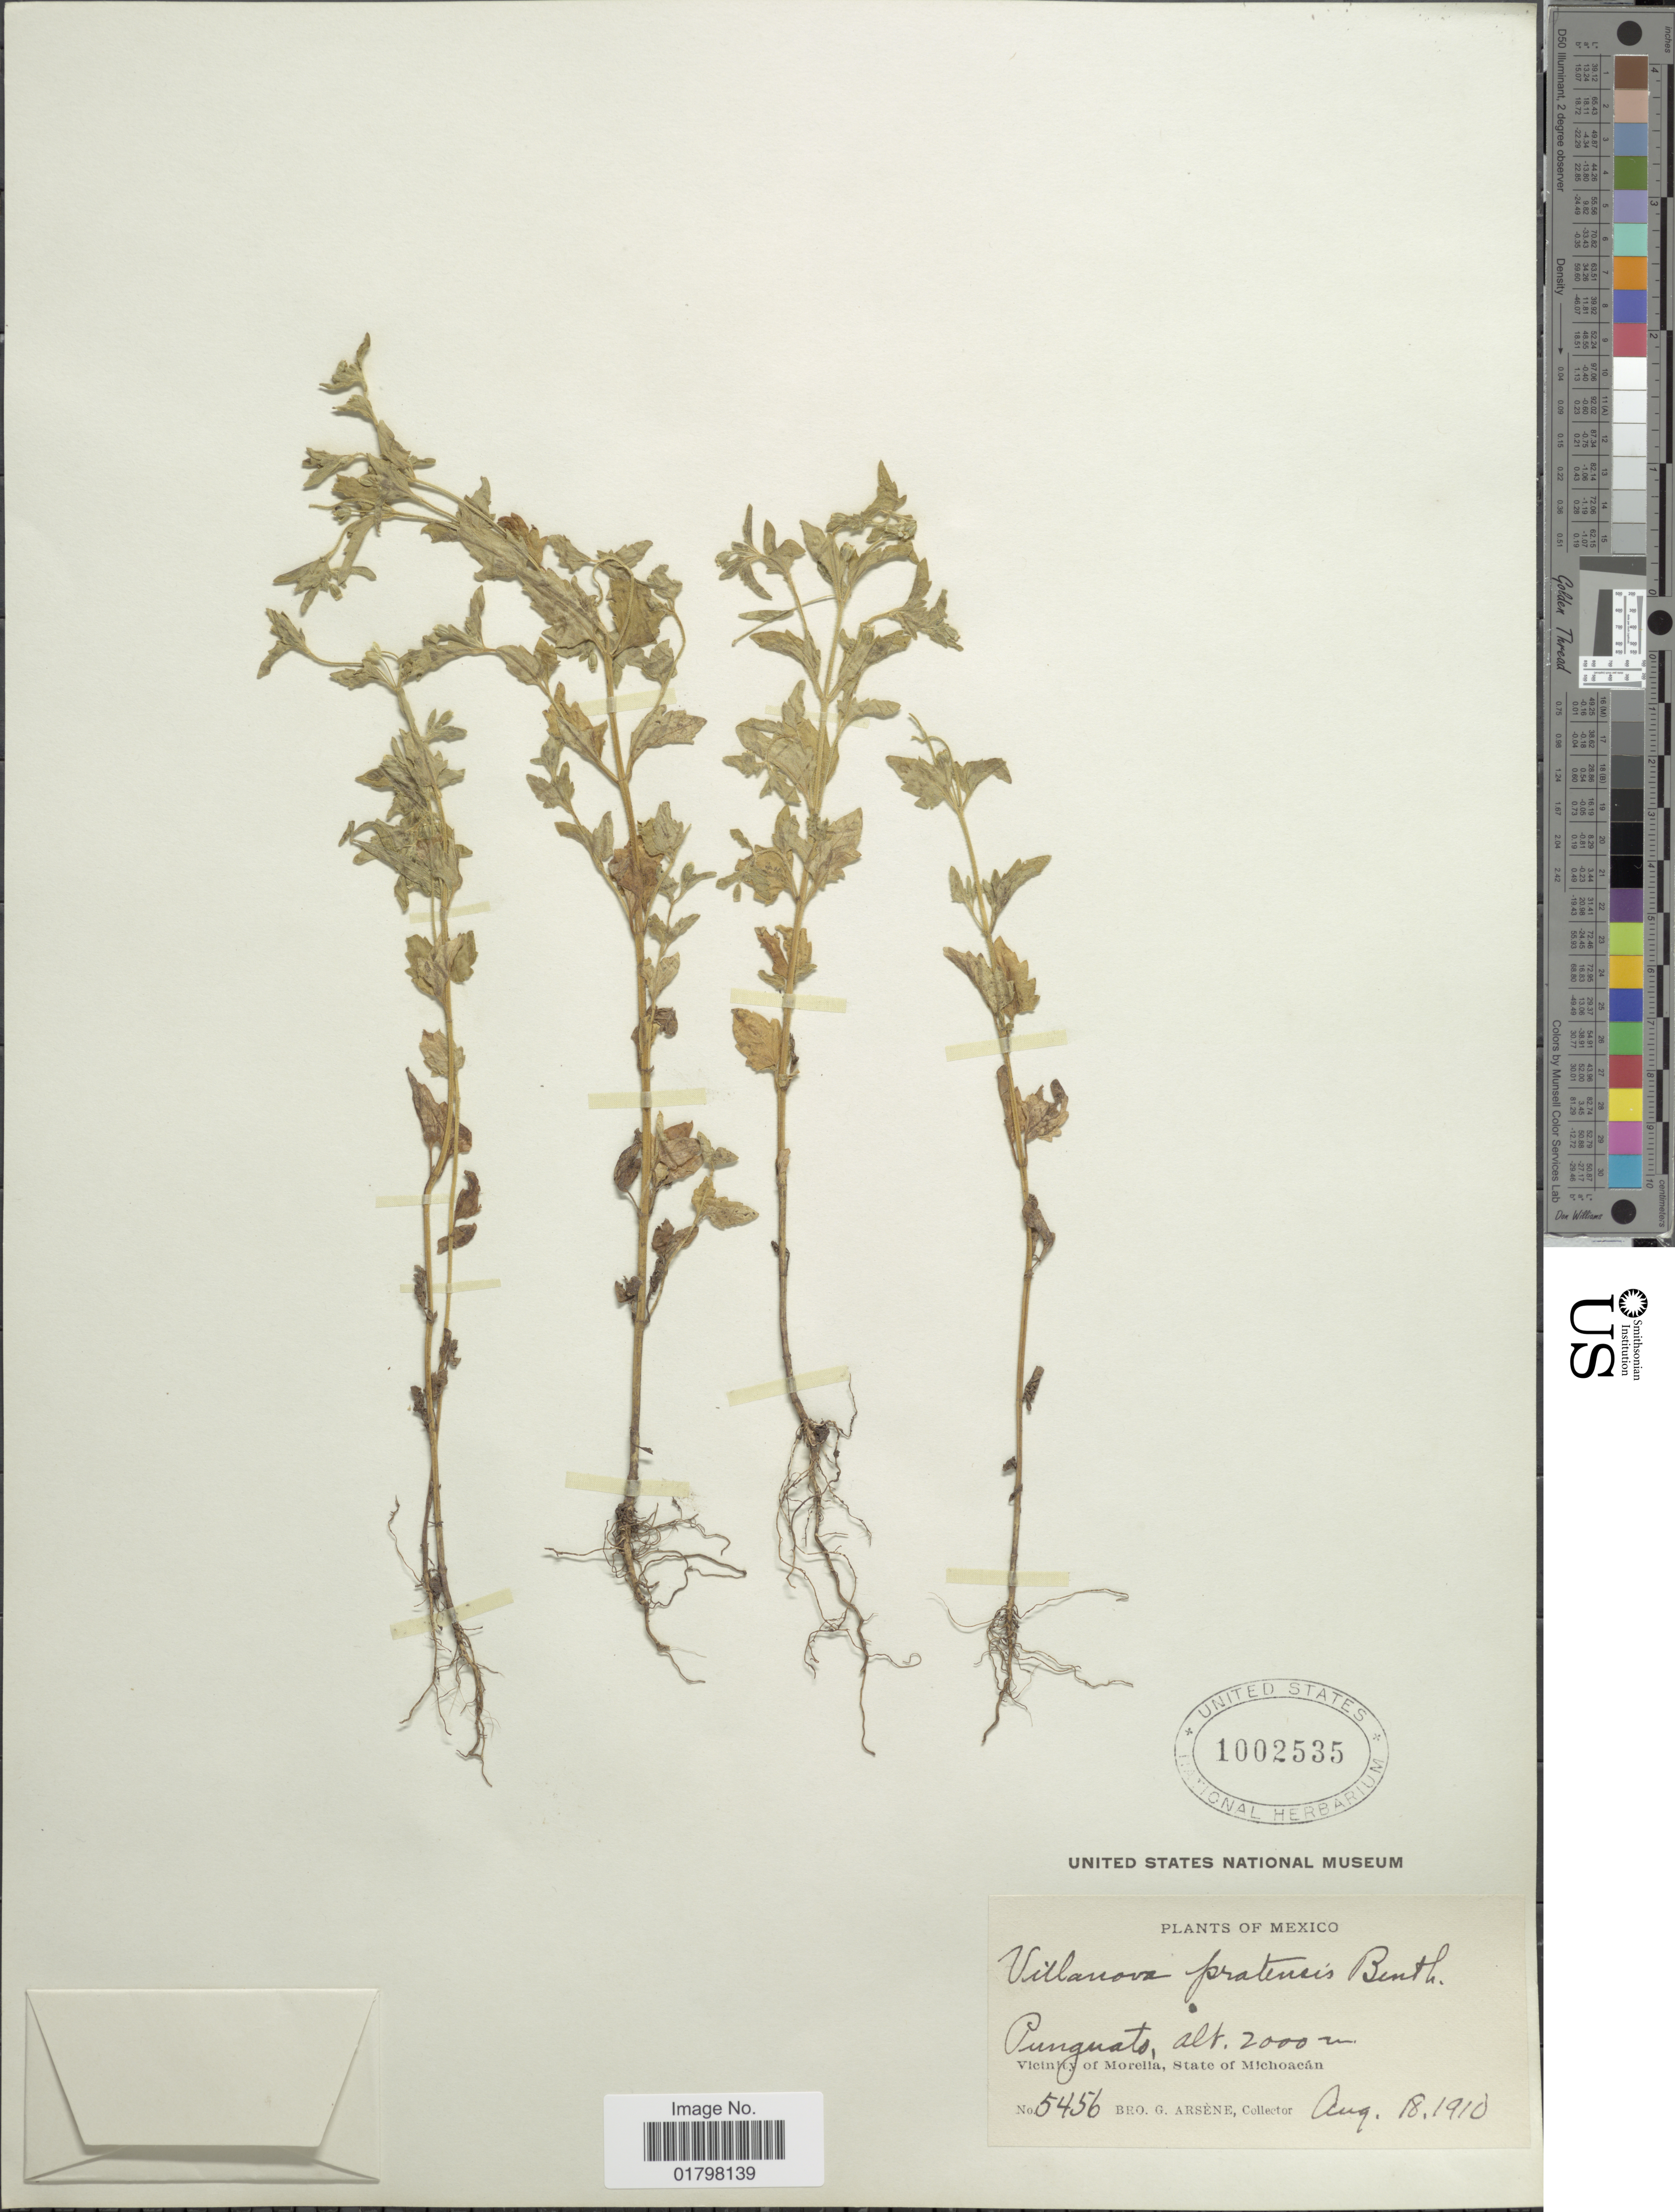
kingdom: Plantae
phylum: Tracheophyta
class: Magnoliopsida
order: Asterales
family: Asteraceae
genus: Galeana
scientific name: Galeana pratensis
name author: (Kunth) Rydb.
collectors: Bro. G. Arsène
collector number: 5456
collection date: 1910-08-18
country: Mexico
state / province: Michoacán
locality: Punguato. Vicinity of Morelia, State of Michoacán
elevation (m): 2000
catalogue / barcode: US 1002535